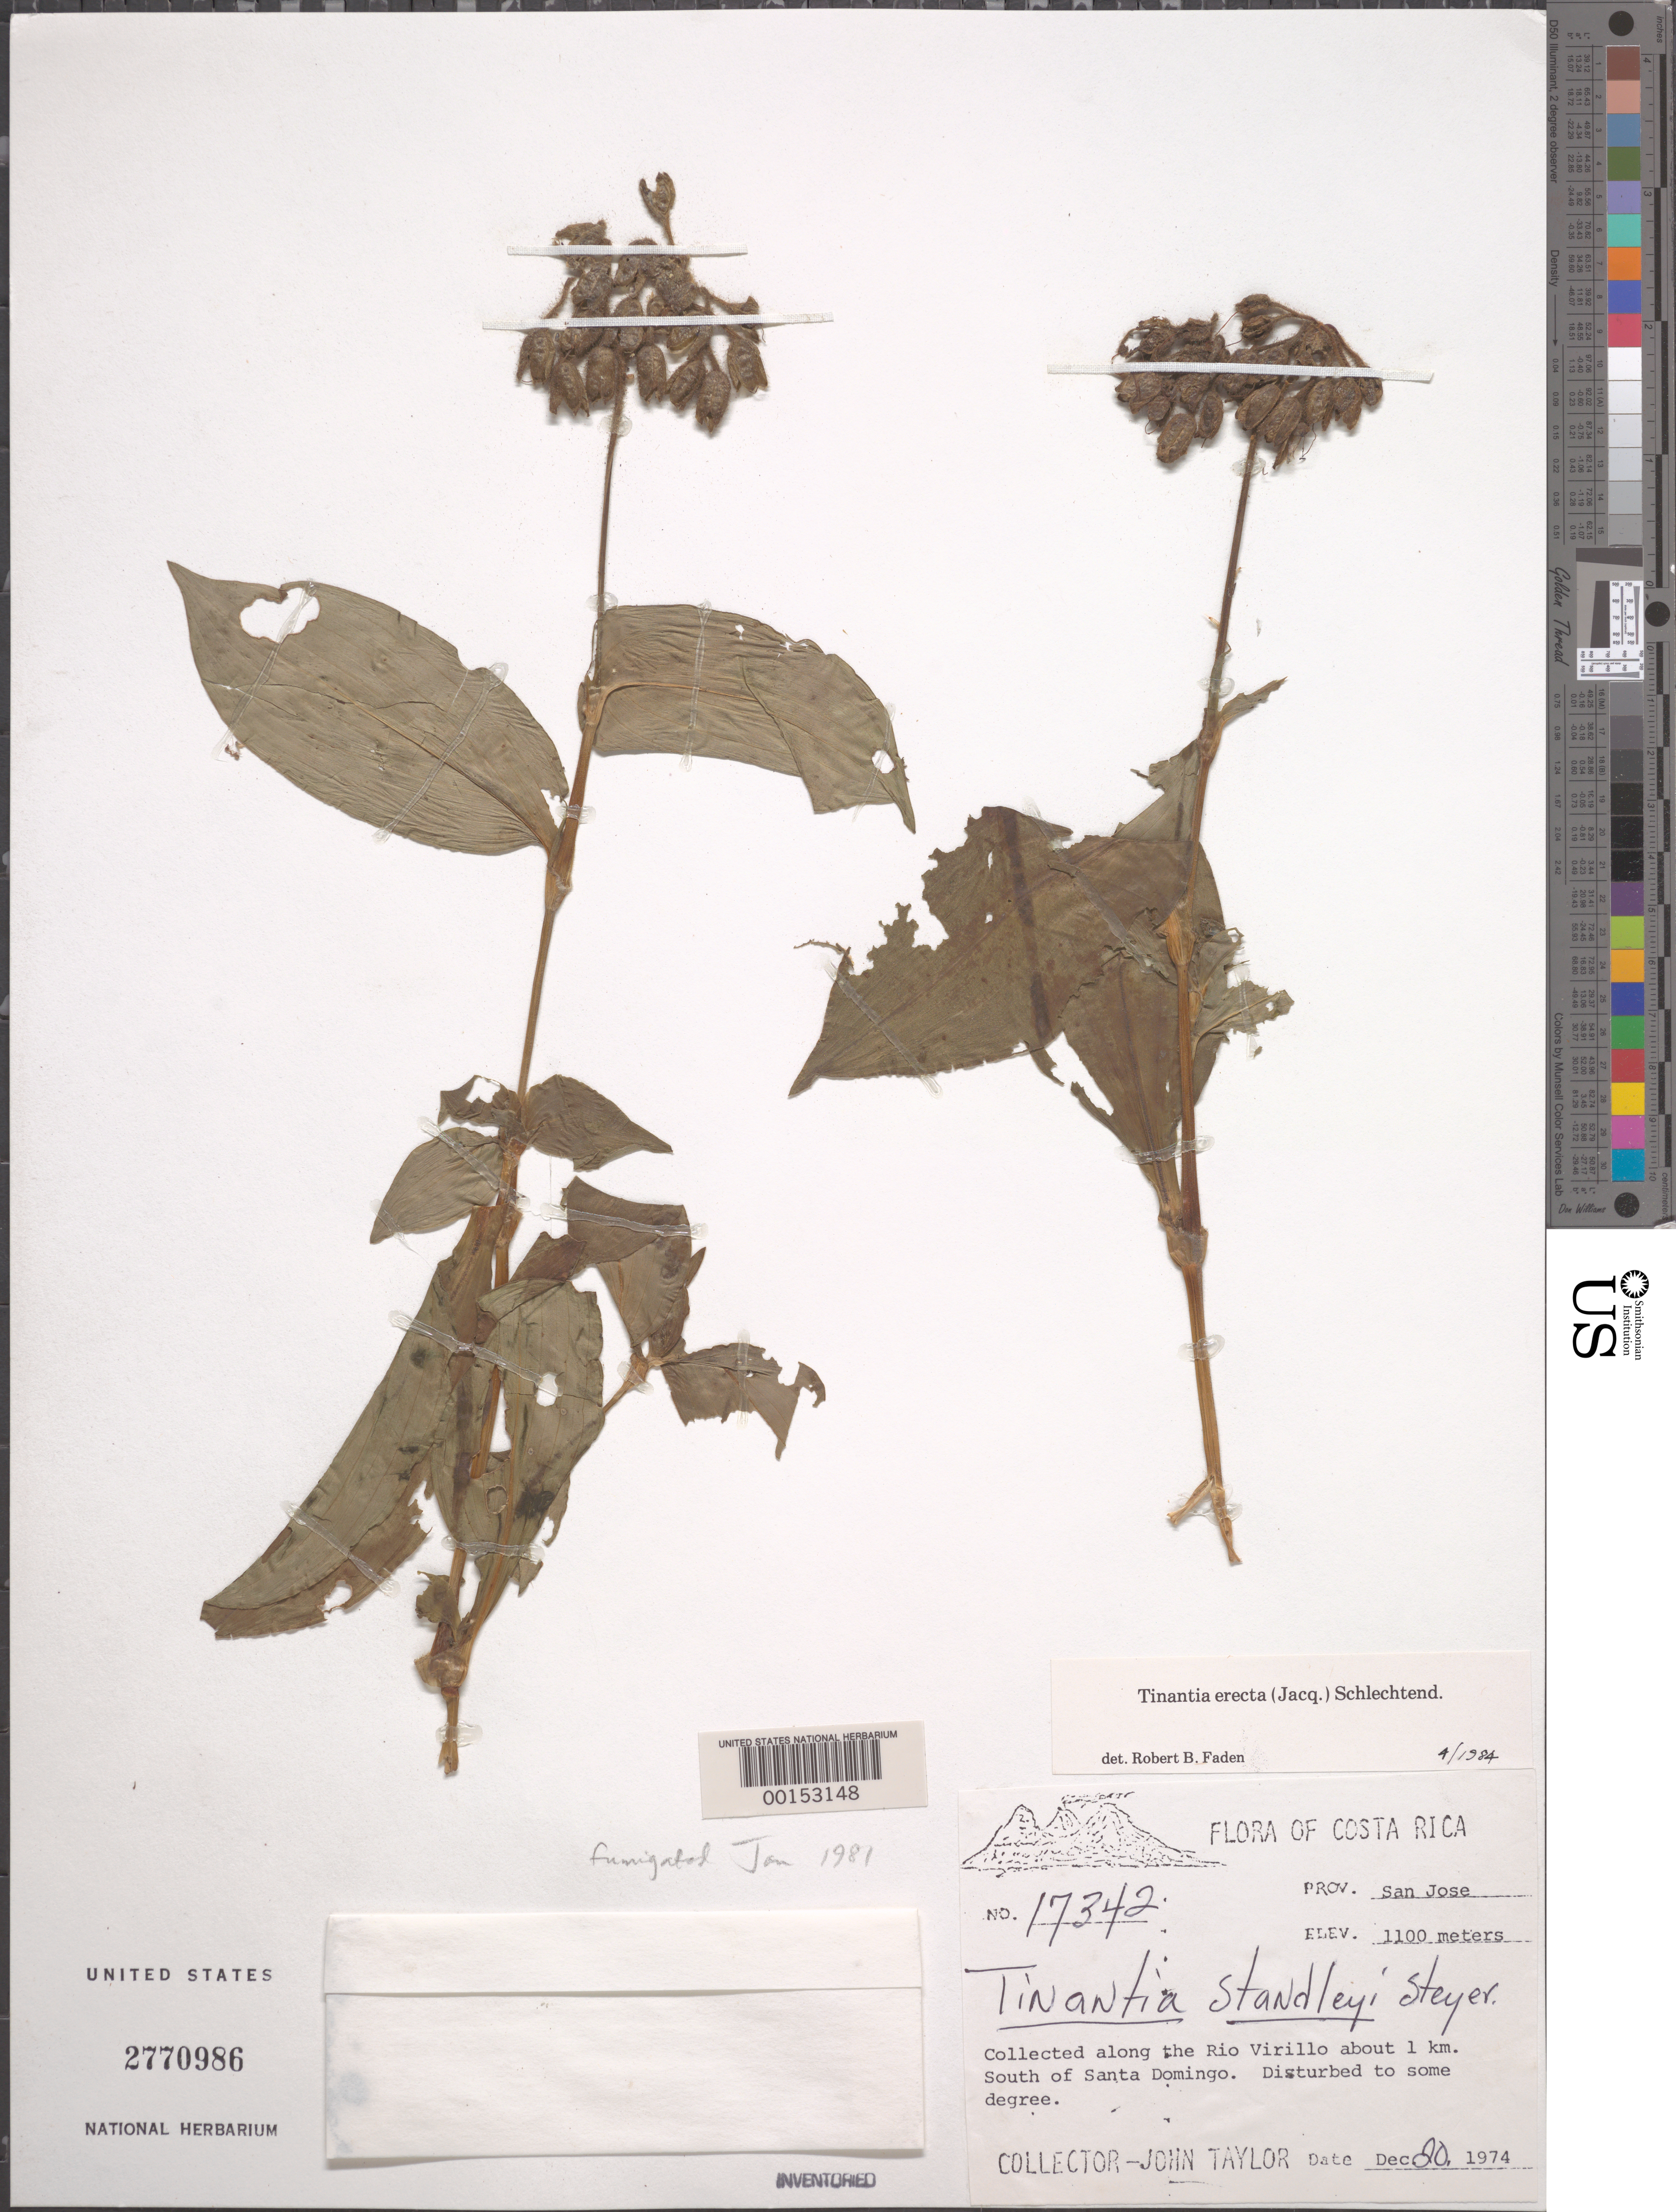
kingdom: Plantae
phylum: Tracheophyta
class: Liliopsida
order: Commelinales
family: Commelinaceae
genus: Tinantia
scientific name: Tinantia erecta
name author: (Jacq.) Fenzl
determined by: Faden, Robert B., (US), Smithsonian Institution - National Museum of Natural History (UNITED STATES)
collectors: J. Taylor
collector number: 17342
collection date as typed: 20 Dec 1974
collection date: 1974-12-20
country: Costa Rica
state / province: San José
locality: Rio virillo, s of santa domingo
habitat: Riverbank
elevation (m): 1100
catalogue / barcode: US 2770986